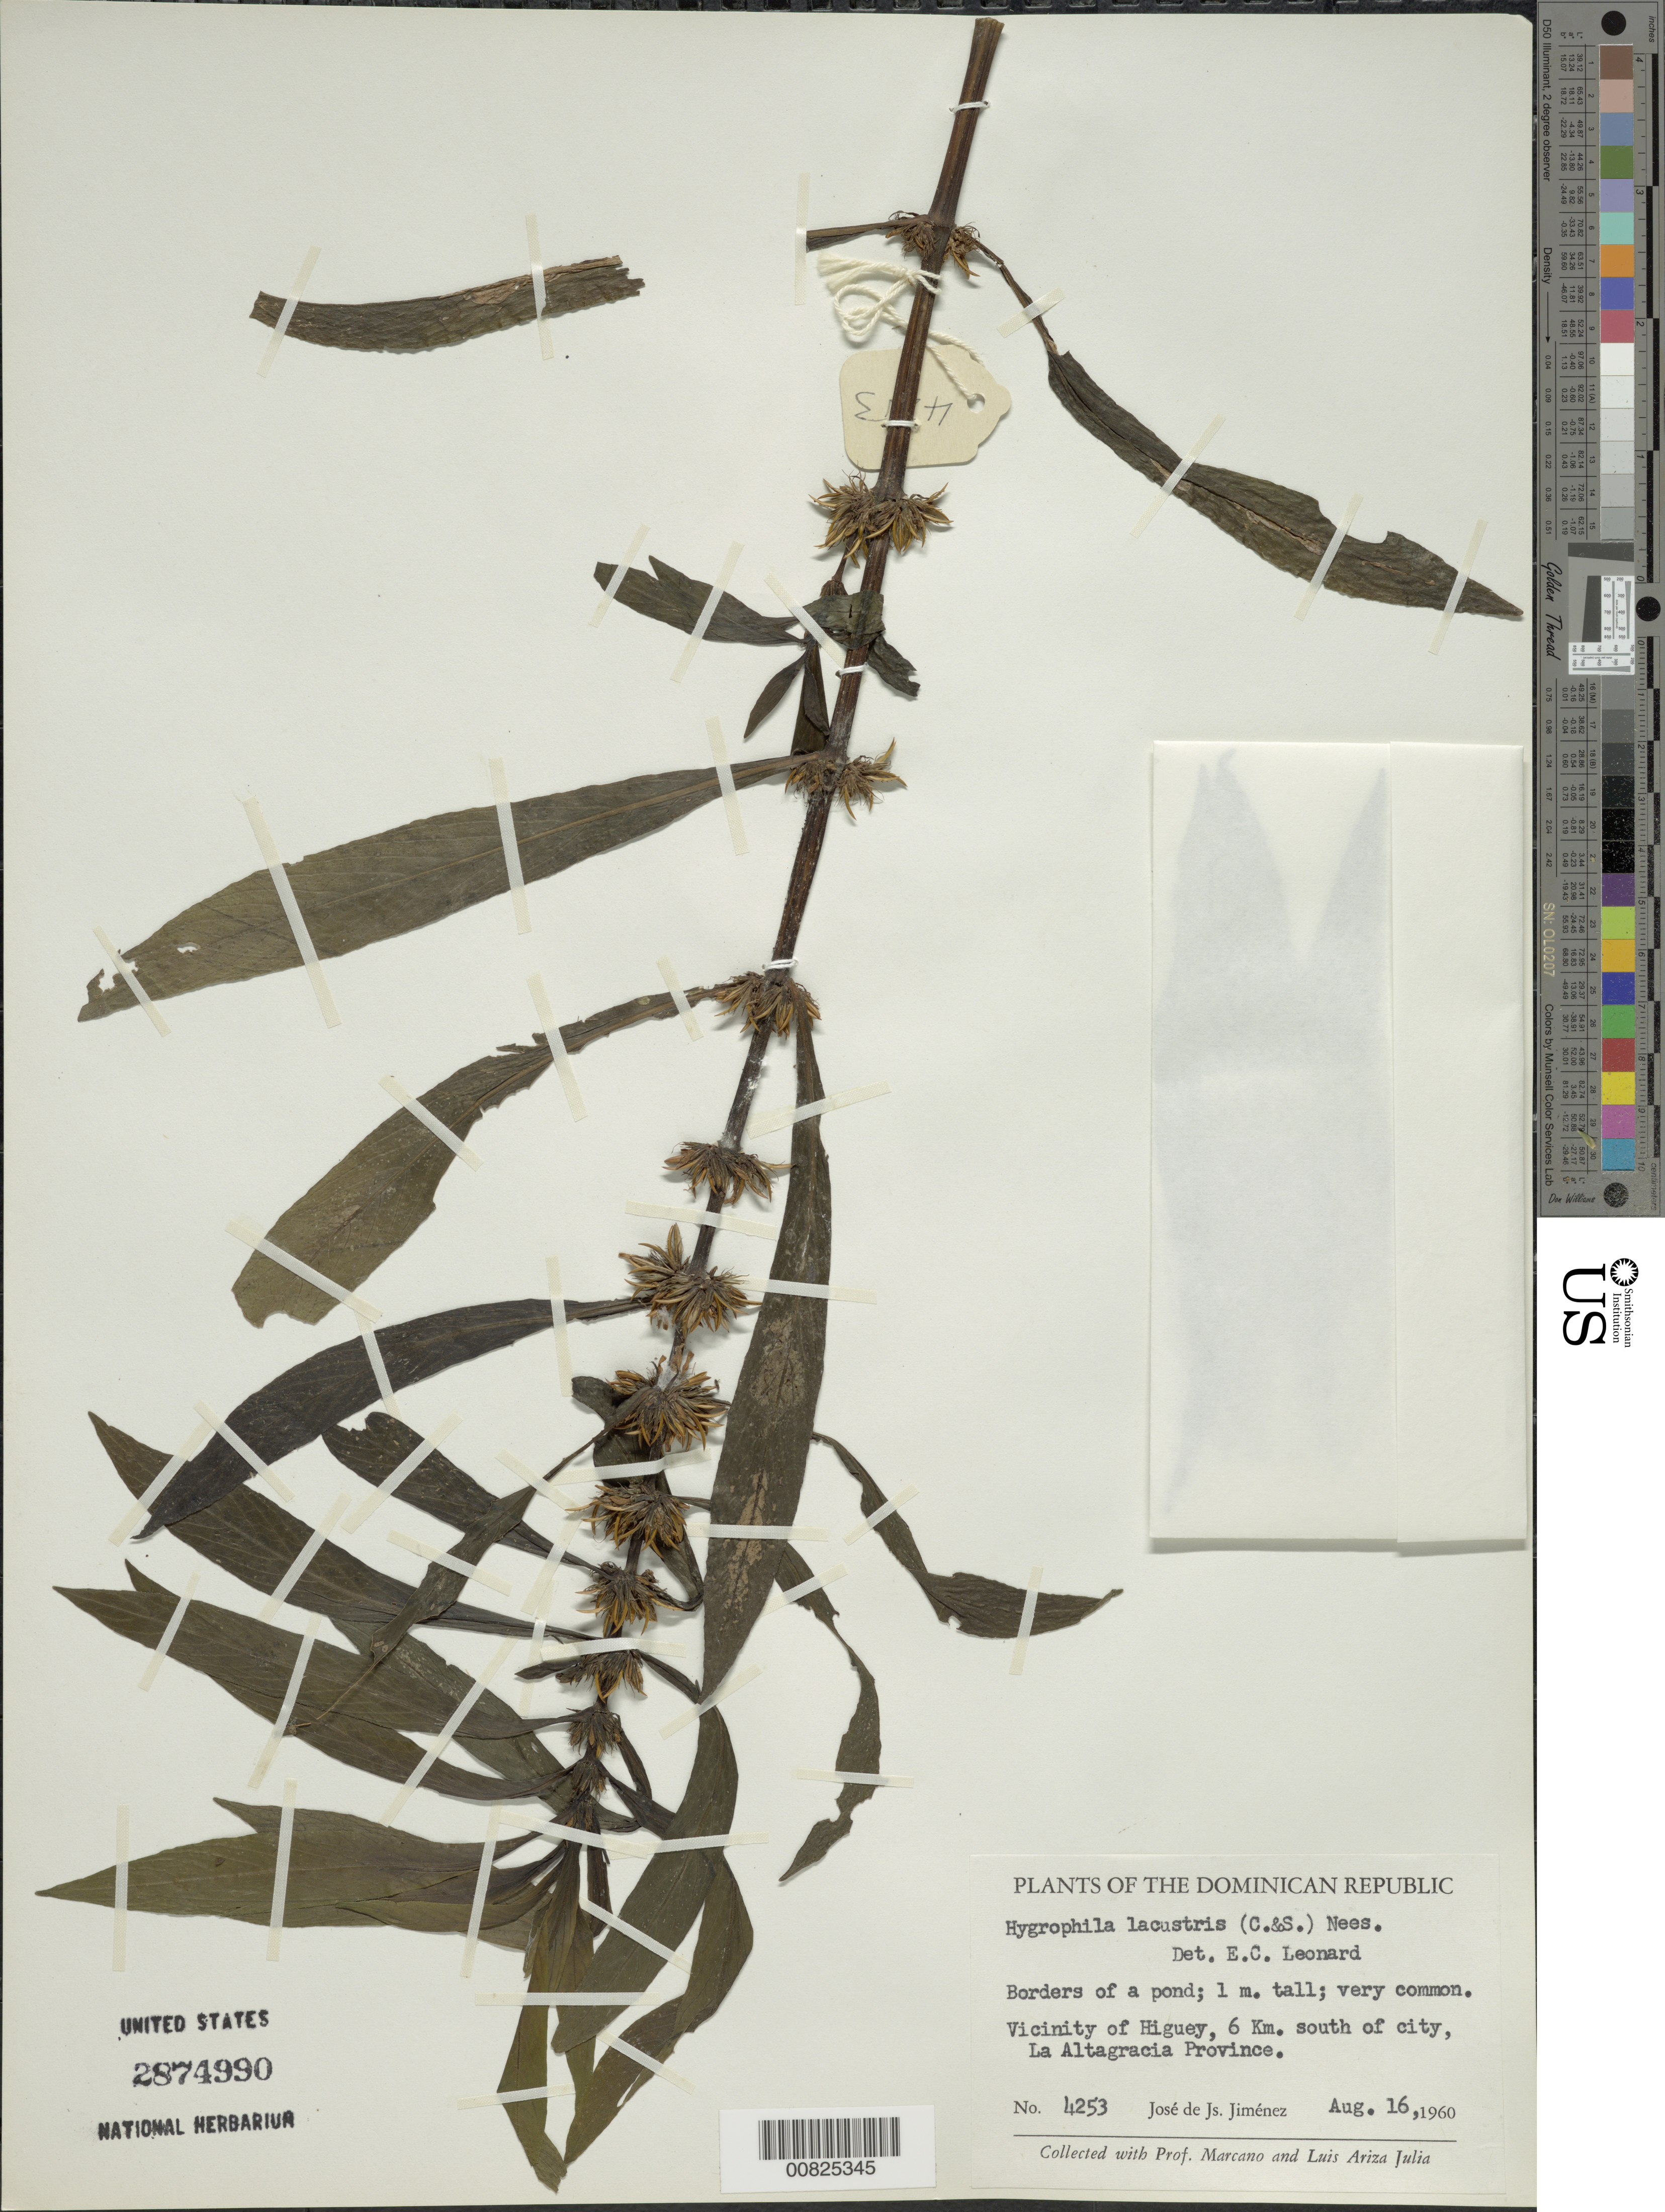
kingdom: Plantae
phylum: Tracheophyta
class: Magnoliopsida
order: Lamiales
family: Acanthaceae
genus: Hygrophila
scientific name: Hygrophila costata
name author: Nees & T. Nees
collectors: J. J. Jiménez Almonte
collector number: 4253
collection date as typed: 16 Aug 1960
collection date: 1960-08-16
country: Dominican Republic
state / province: La Altagracia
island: Hispaniola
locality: Vicinity of Higuey, 6 Km. S of city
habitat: Borders of pond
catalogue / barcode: US 2874990